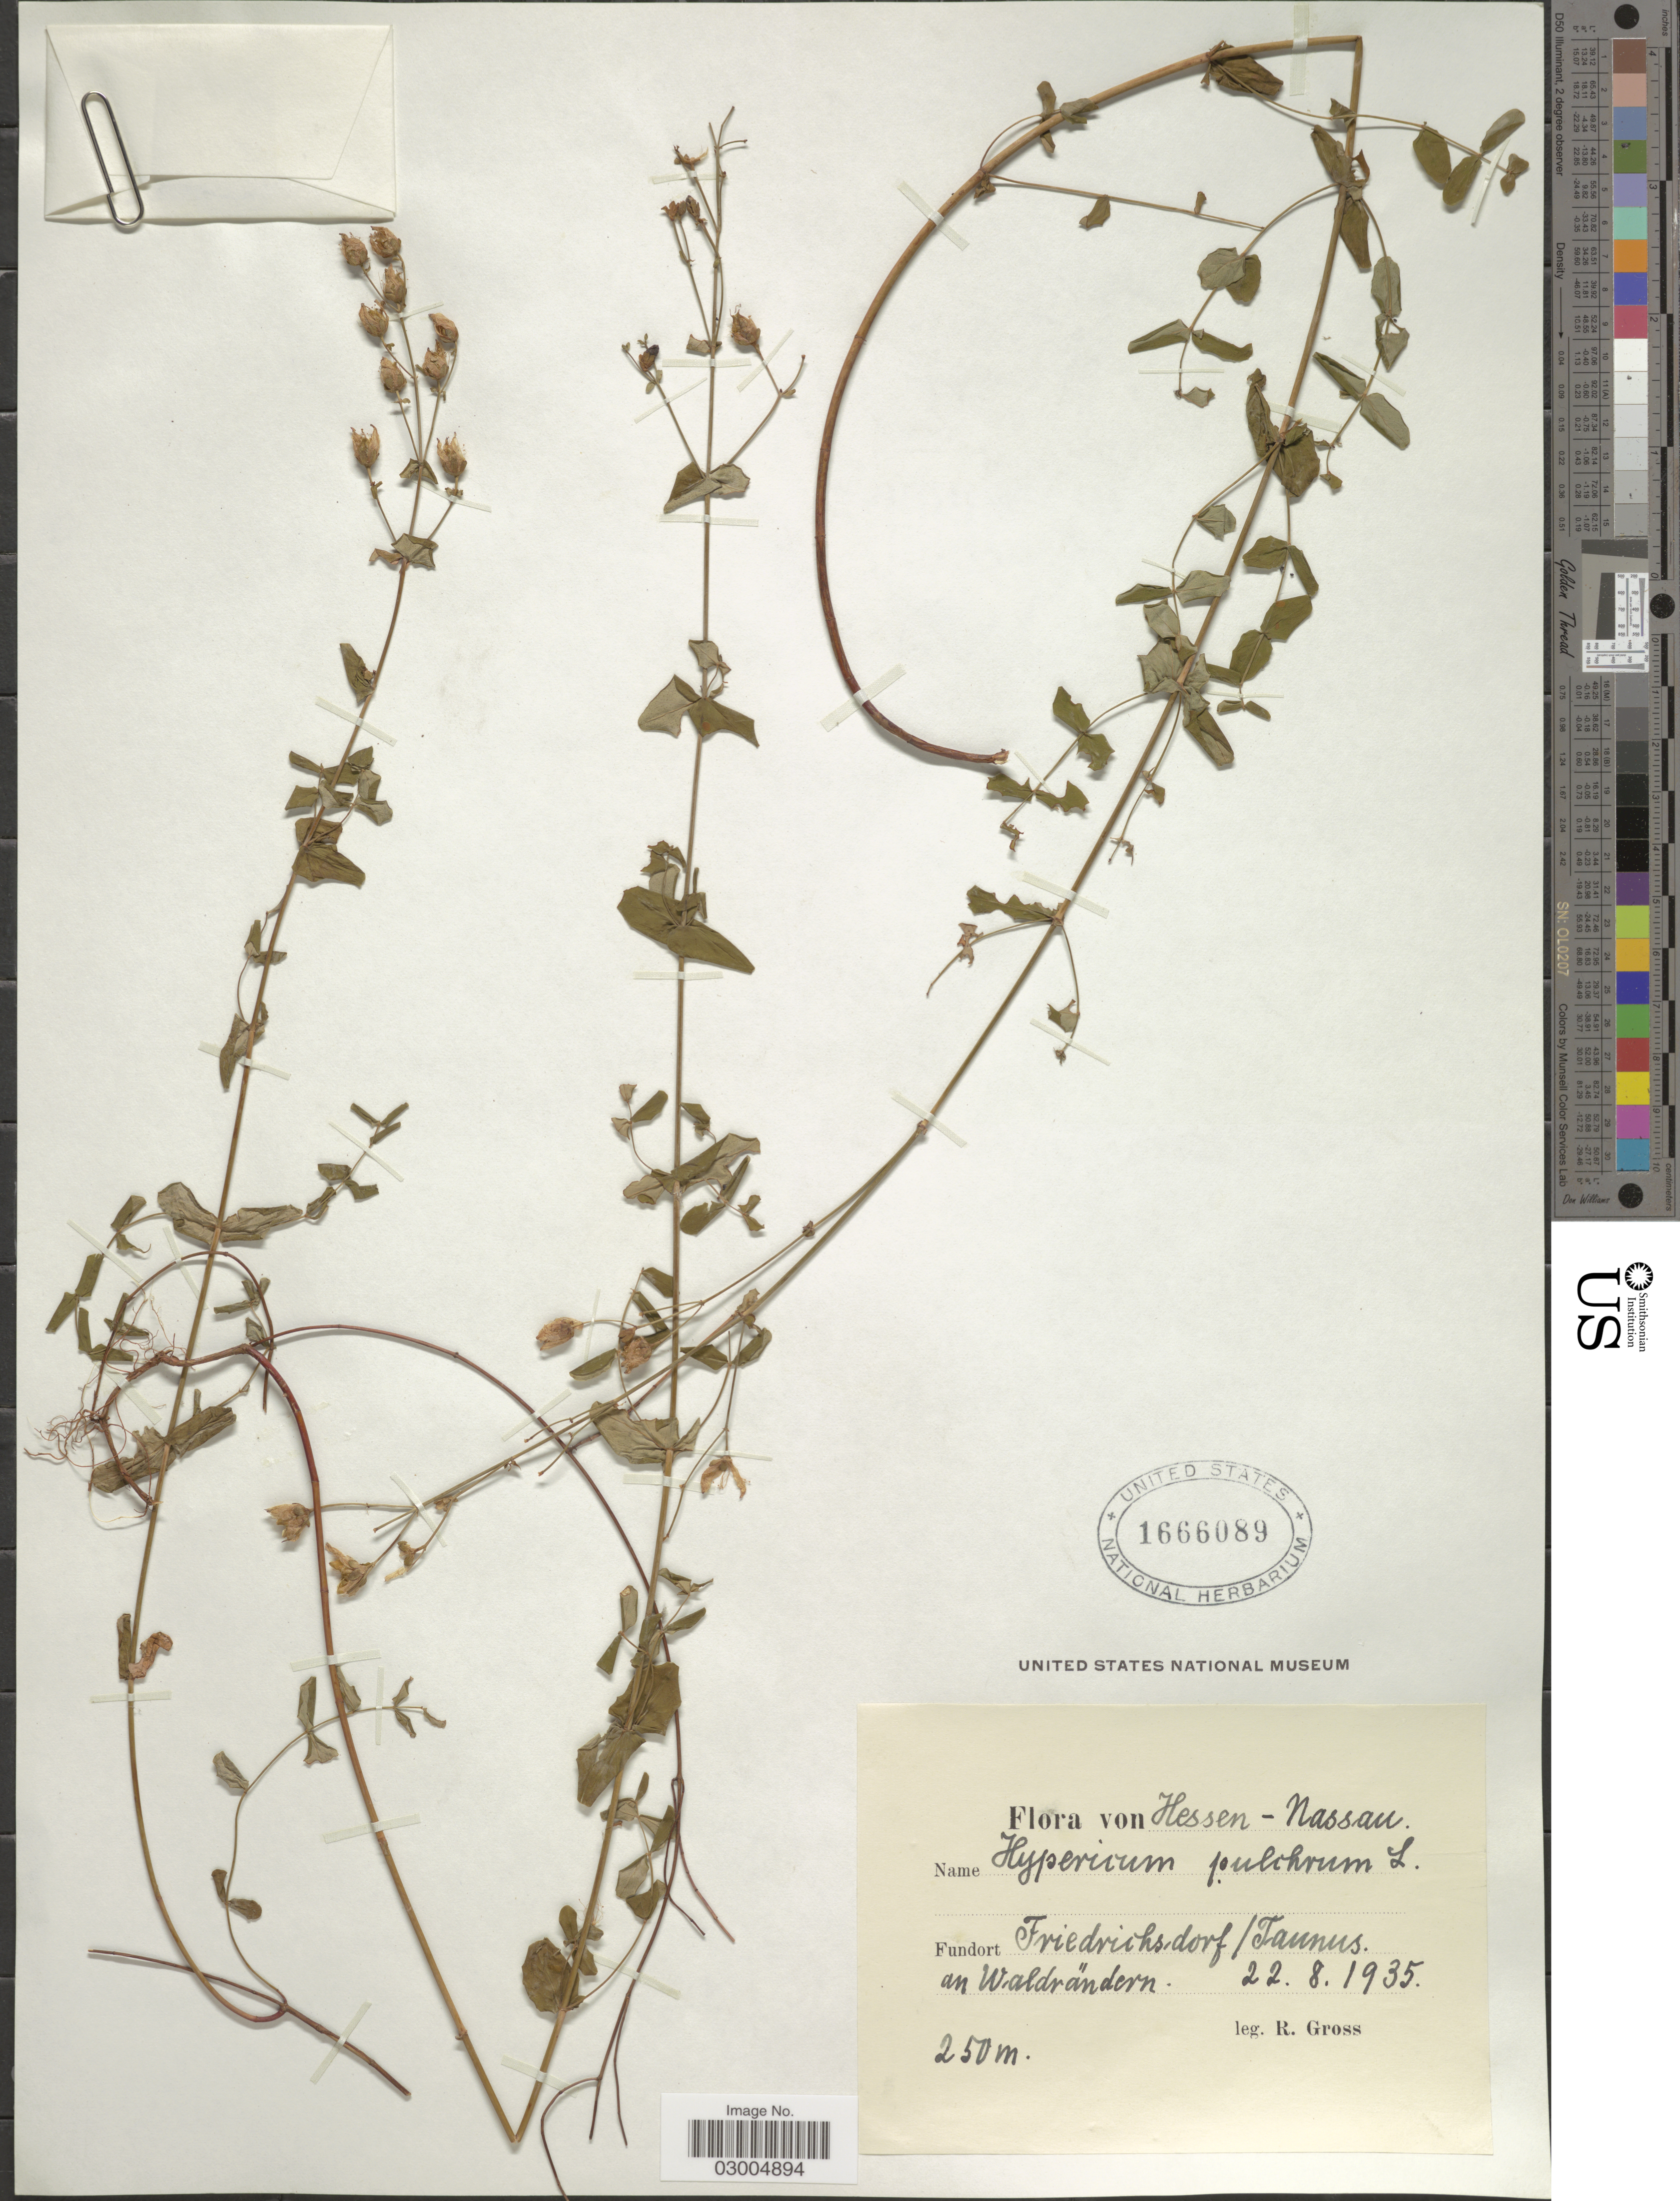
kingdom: Plantae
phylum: Tracheophyta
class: Magnoliopsida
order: Malpighiales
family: Hypericaceae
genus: Hypericum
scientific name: Hypericum pulchrum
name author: L.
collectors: R. Gross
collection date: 1935-08-22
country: Germany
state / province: Hesse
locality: Hessen-Nassau. Friedricksdorf/Taunus an Waldrändern.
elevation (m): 250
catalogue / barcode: US 1666089